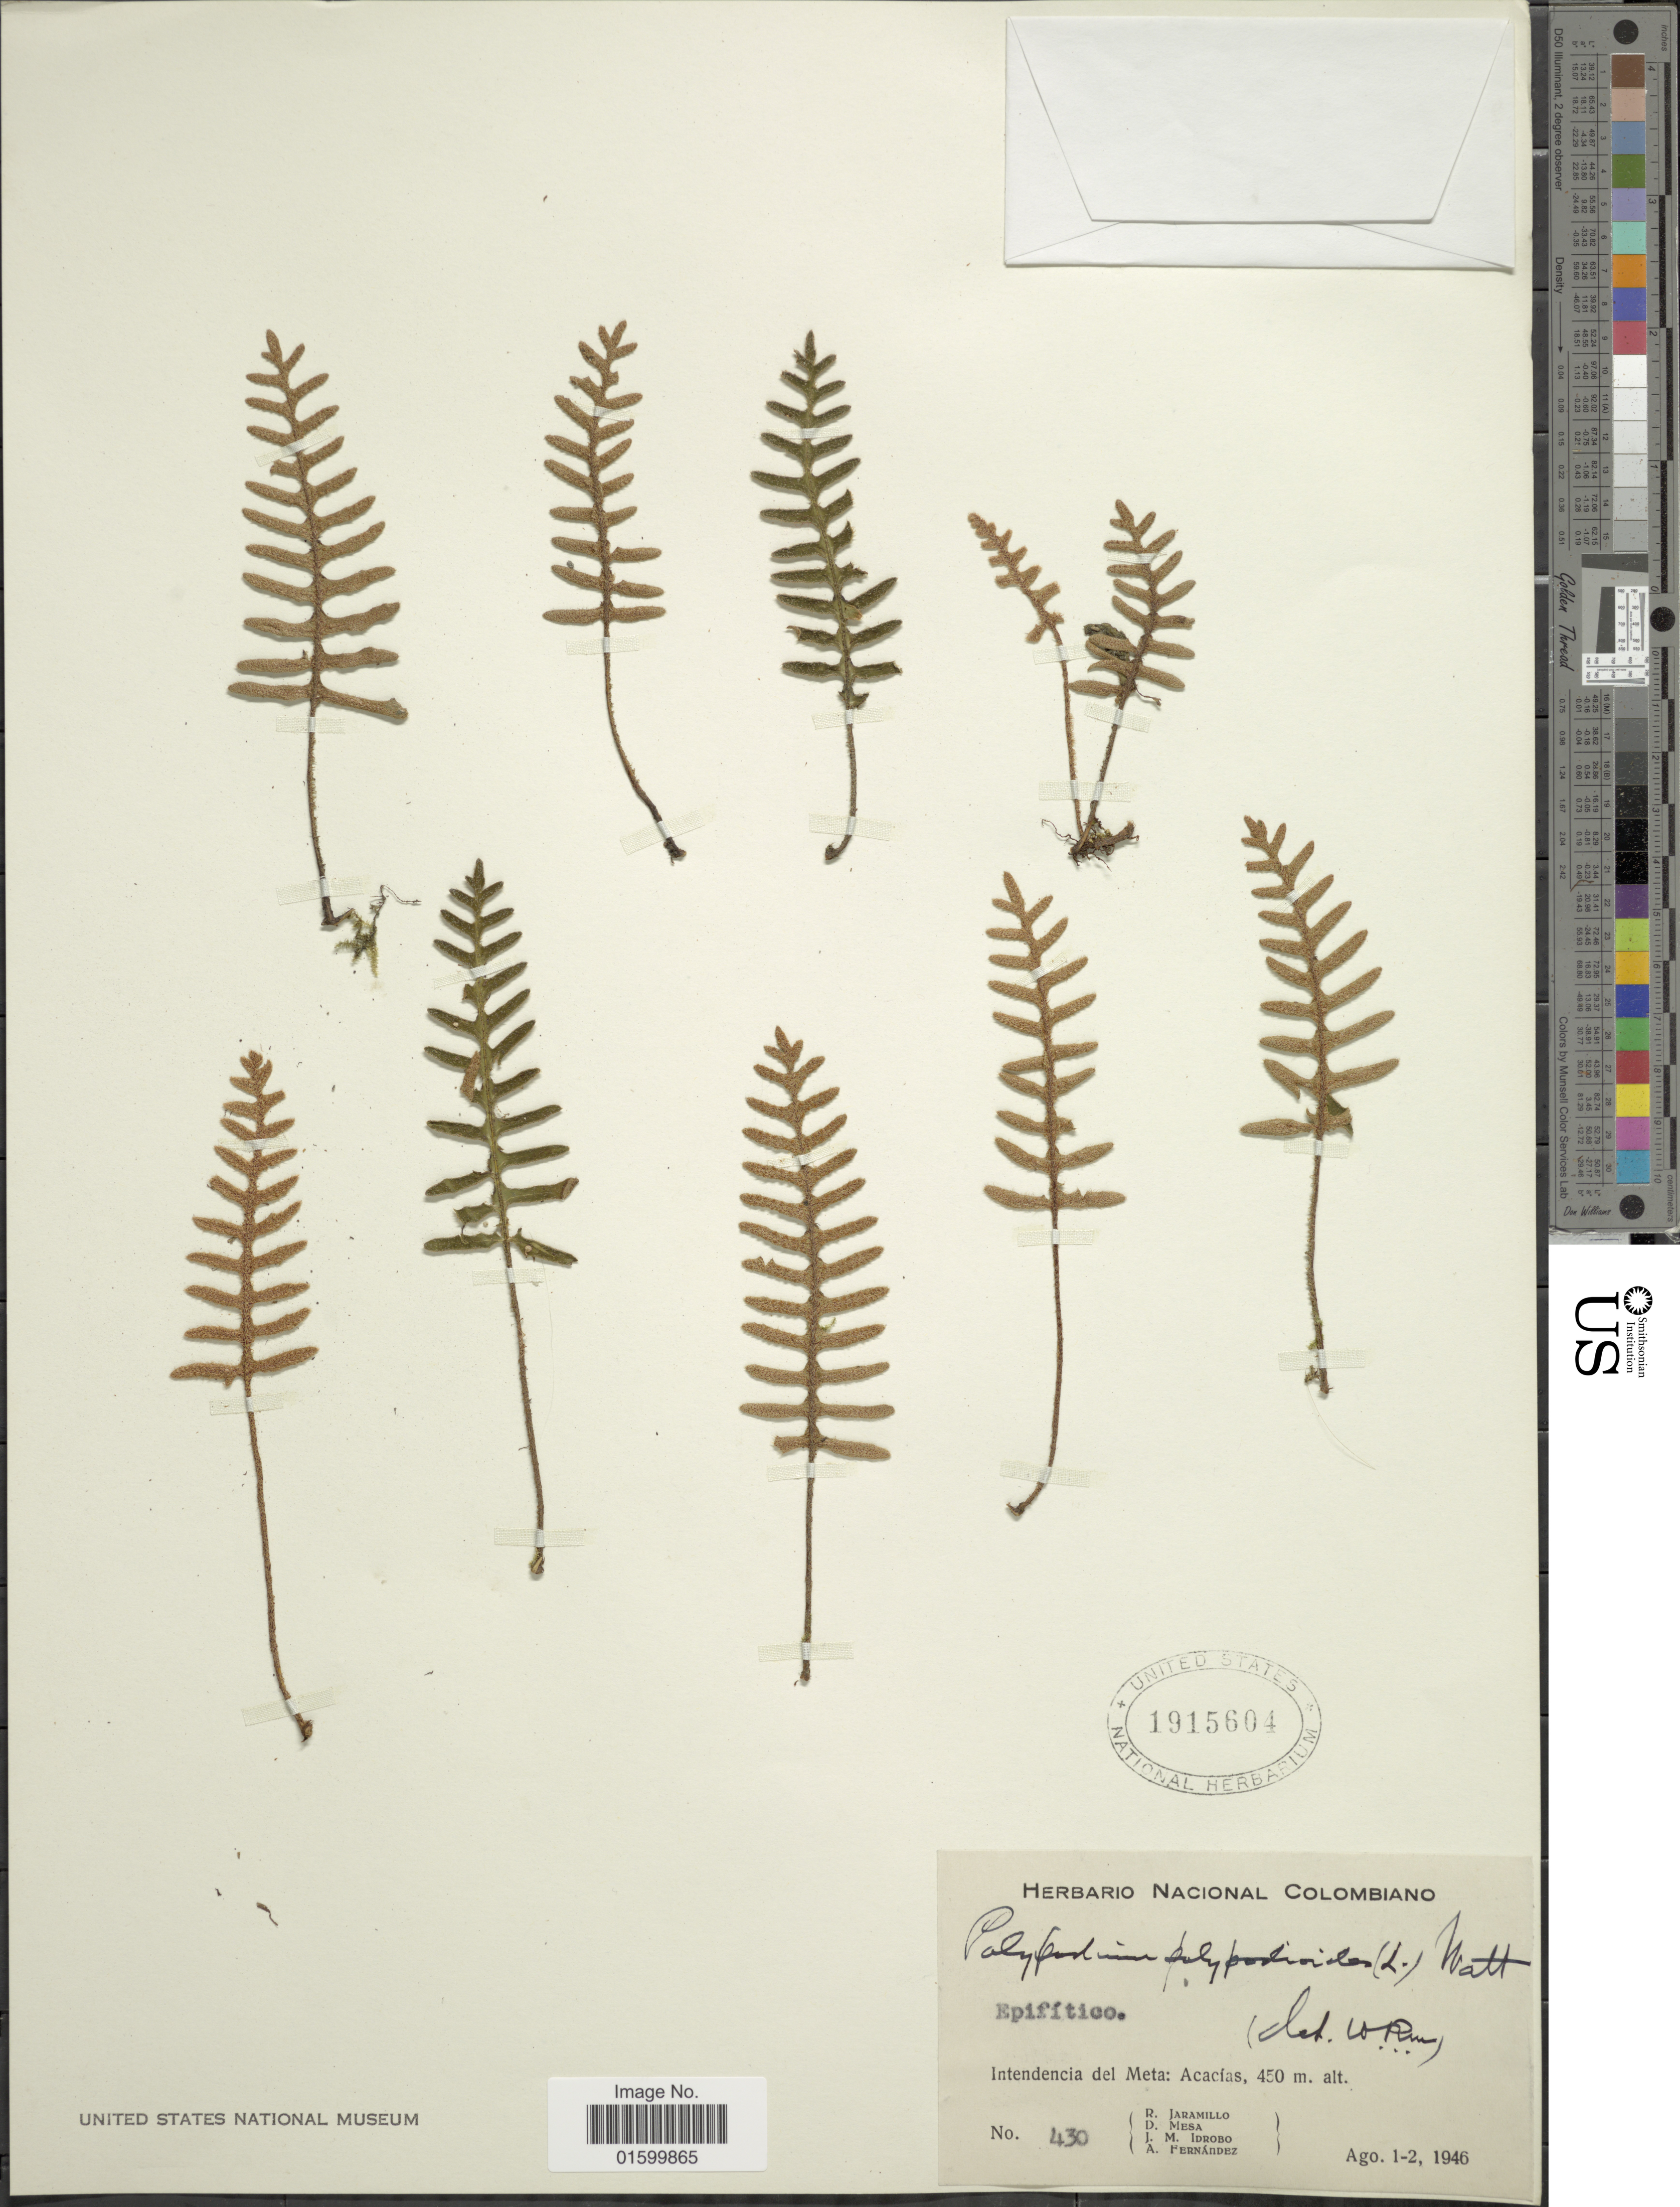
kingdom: Plantae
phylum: Tracheophyta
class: Polypodiopsida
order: Polypodiales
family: Polypodiaceae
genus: Pleopeltis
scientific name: Pleopeltis polypodioides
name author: (L.) E.G. Andrews & Windham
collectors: R. Jaramillo, D. Mesa, J. M. Idrobo & A. Fernández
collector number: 430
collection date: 1946-08-01/1946-08-02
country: Colombia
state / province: Meta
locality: Intendencia del Meta: Acacias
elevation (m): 450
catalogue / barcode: US 1915604